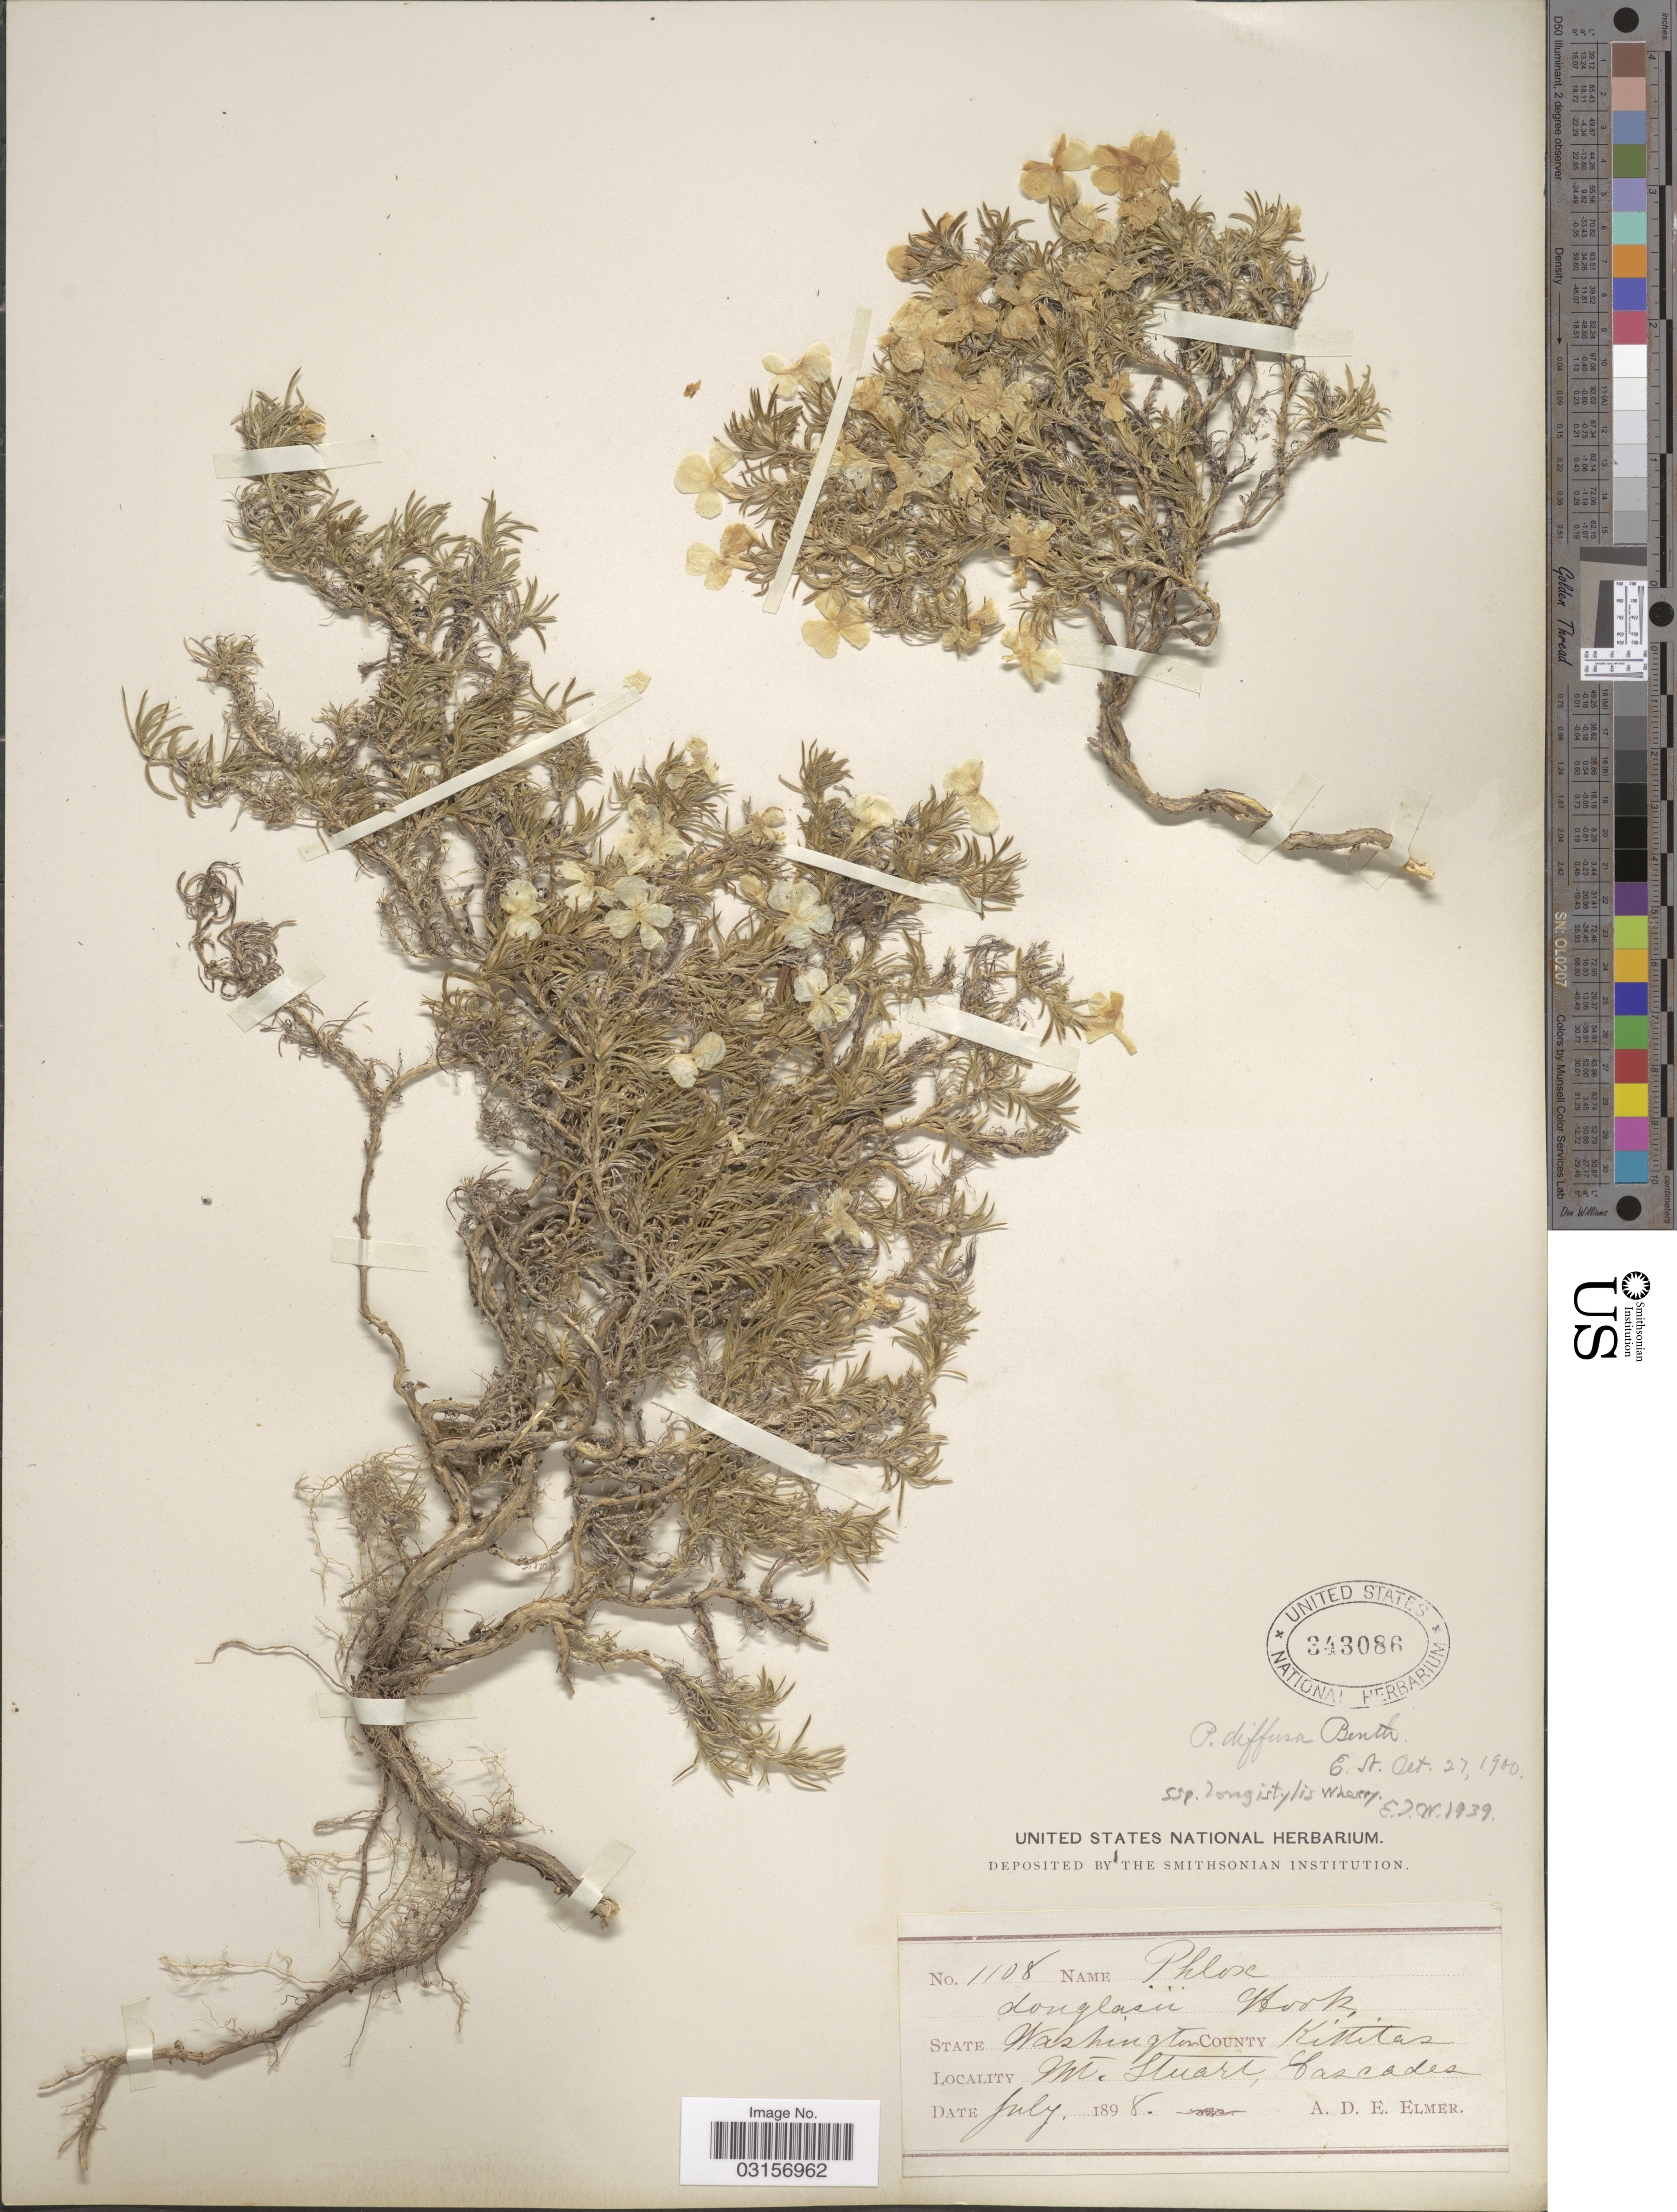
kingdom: Plantae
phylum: Tracheophyta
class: Magnoliopsida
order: Ericales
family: Polemoniaceae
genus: Phlox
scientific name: Phlox diffusa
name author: Benth.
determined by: Mayfield, M. H.; Ferguson, C. J.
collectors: A. D. E. Elmer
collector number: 1108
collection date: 1898-07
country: United States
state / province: Washington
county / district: Kittitas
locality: County Kittitas, Mt. Stuart, Cascades.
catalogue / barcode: US 343086